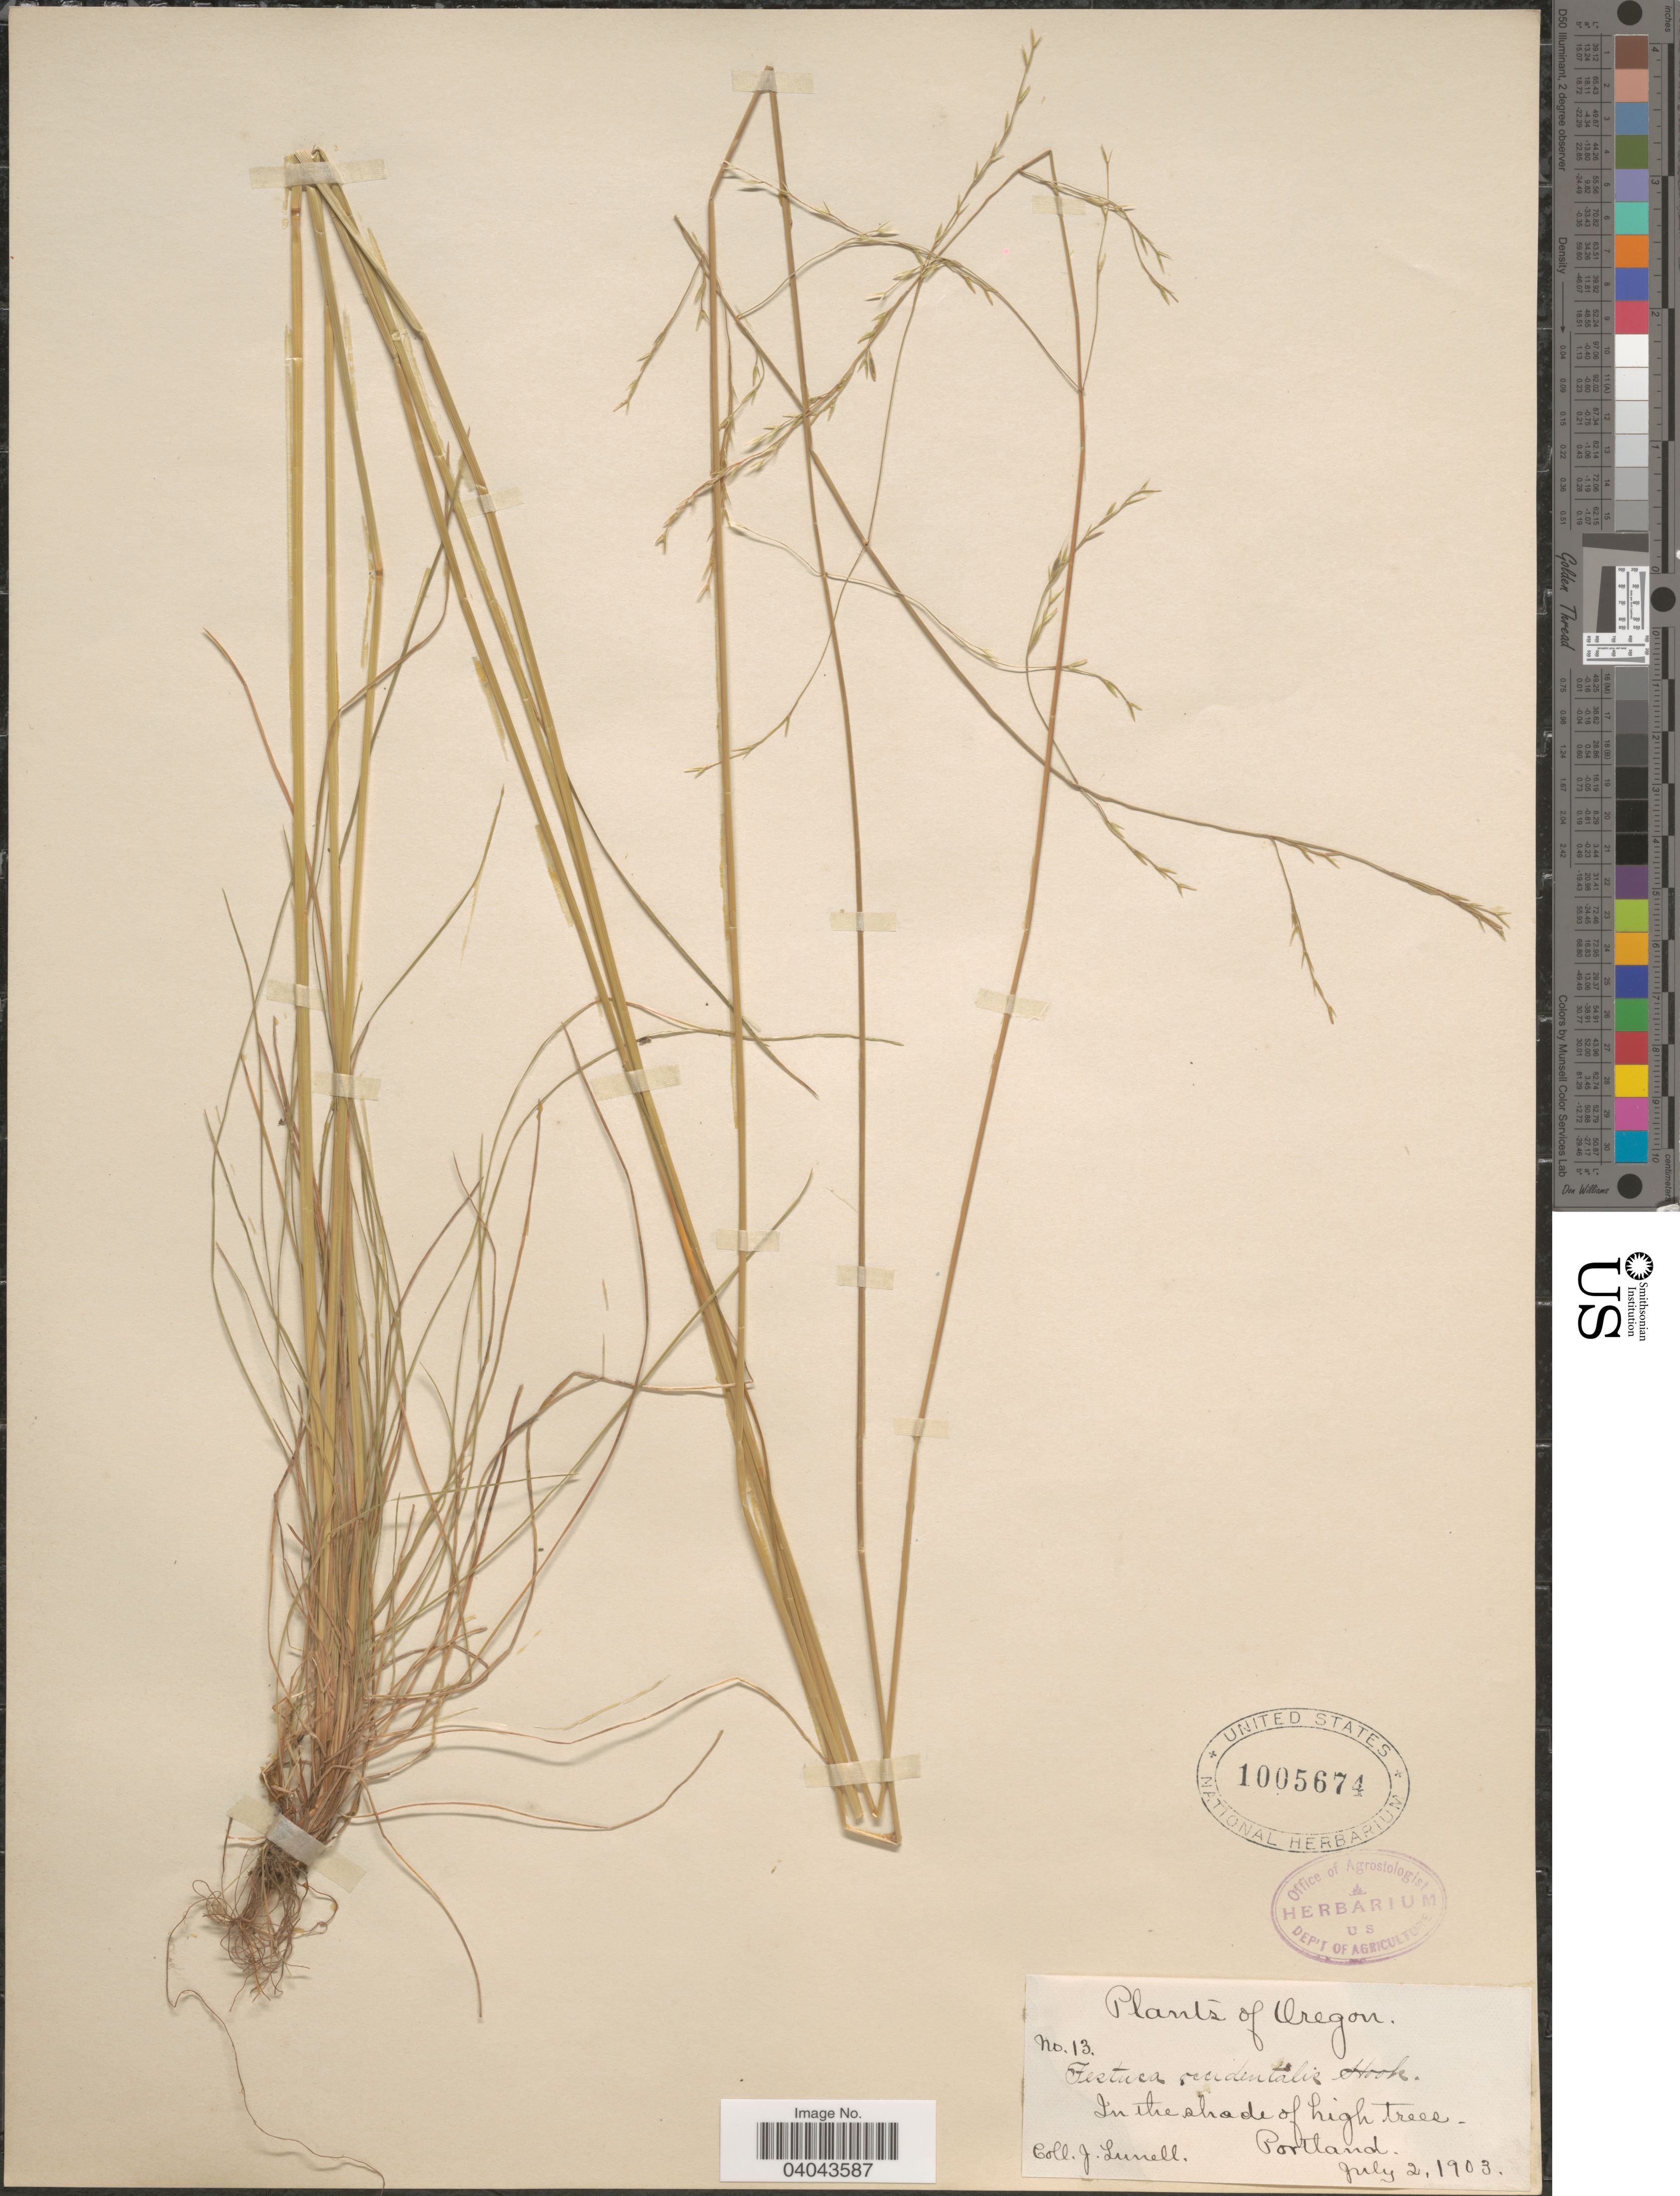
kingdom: Plantae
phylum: Tracheophyta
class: Liliopsida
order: Poales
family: Poaceae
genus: Festuca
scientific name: Festuca occidentalis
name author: Hook.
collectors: J. Lunell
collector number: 13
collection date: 1903-07-02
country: United States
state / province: Oregon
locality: Portland.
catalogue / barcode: US 1005674